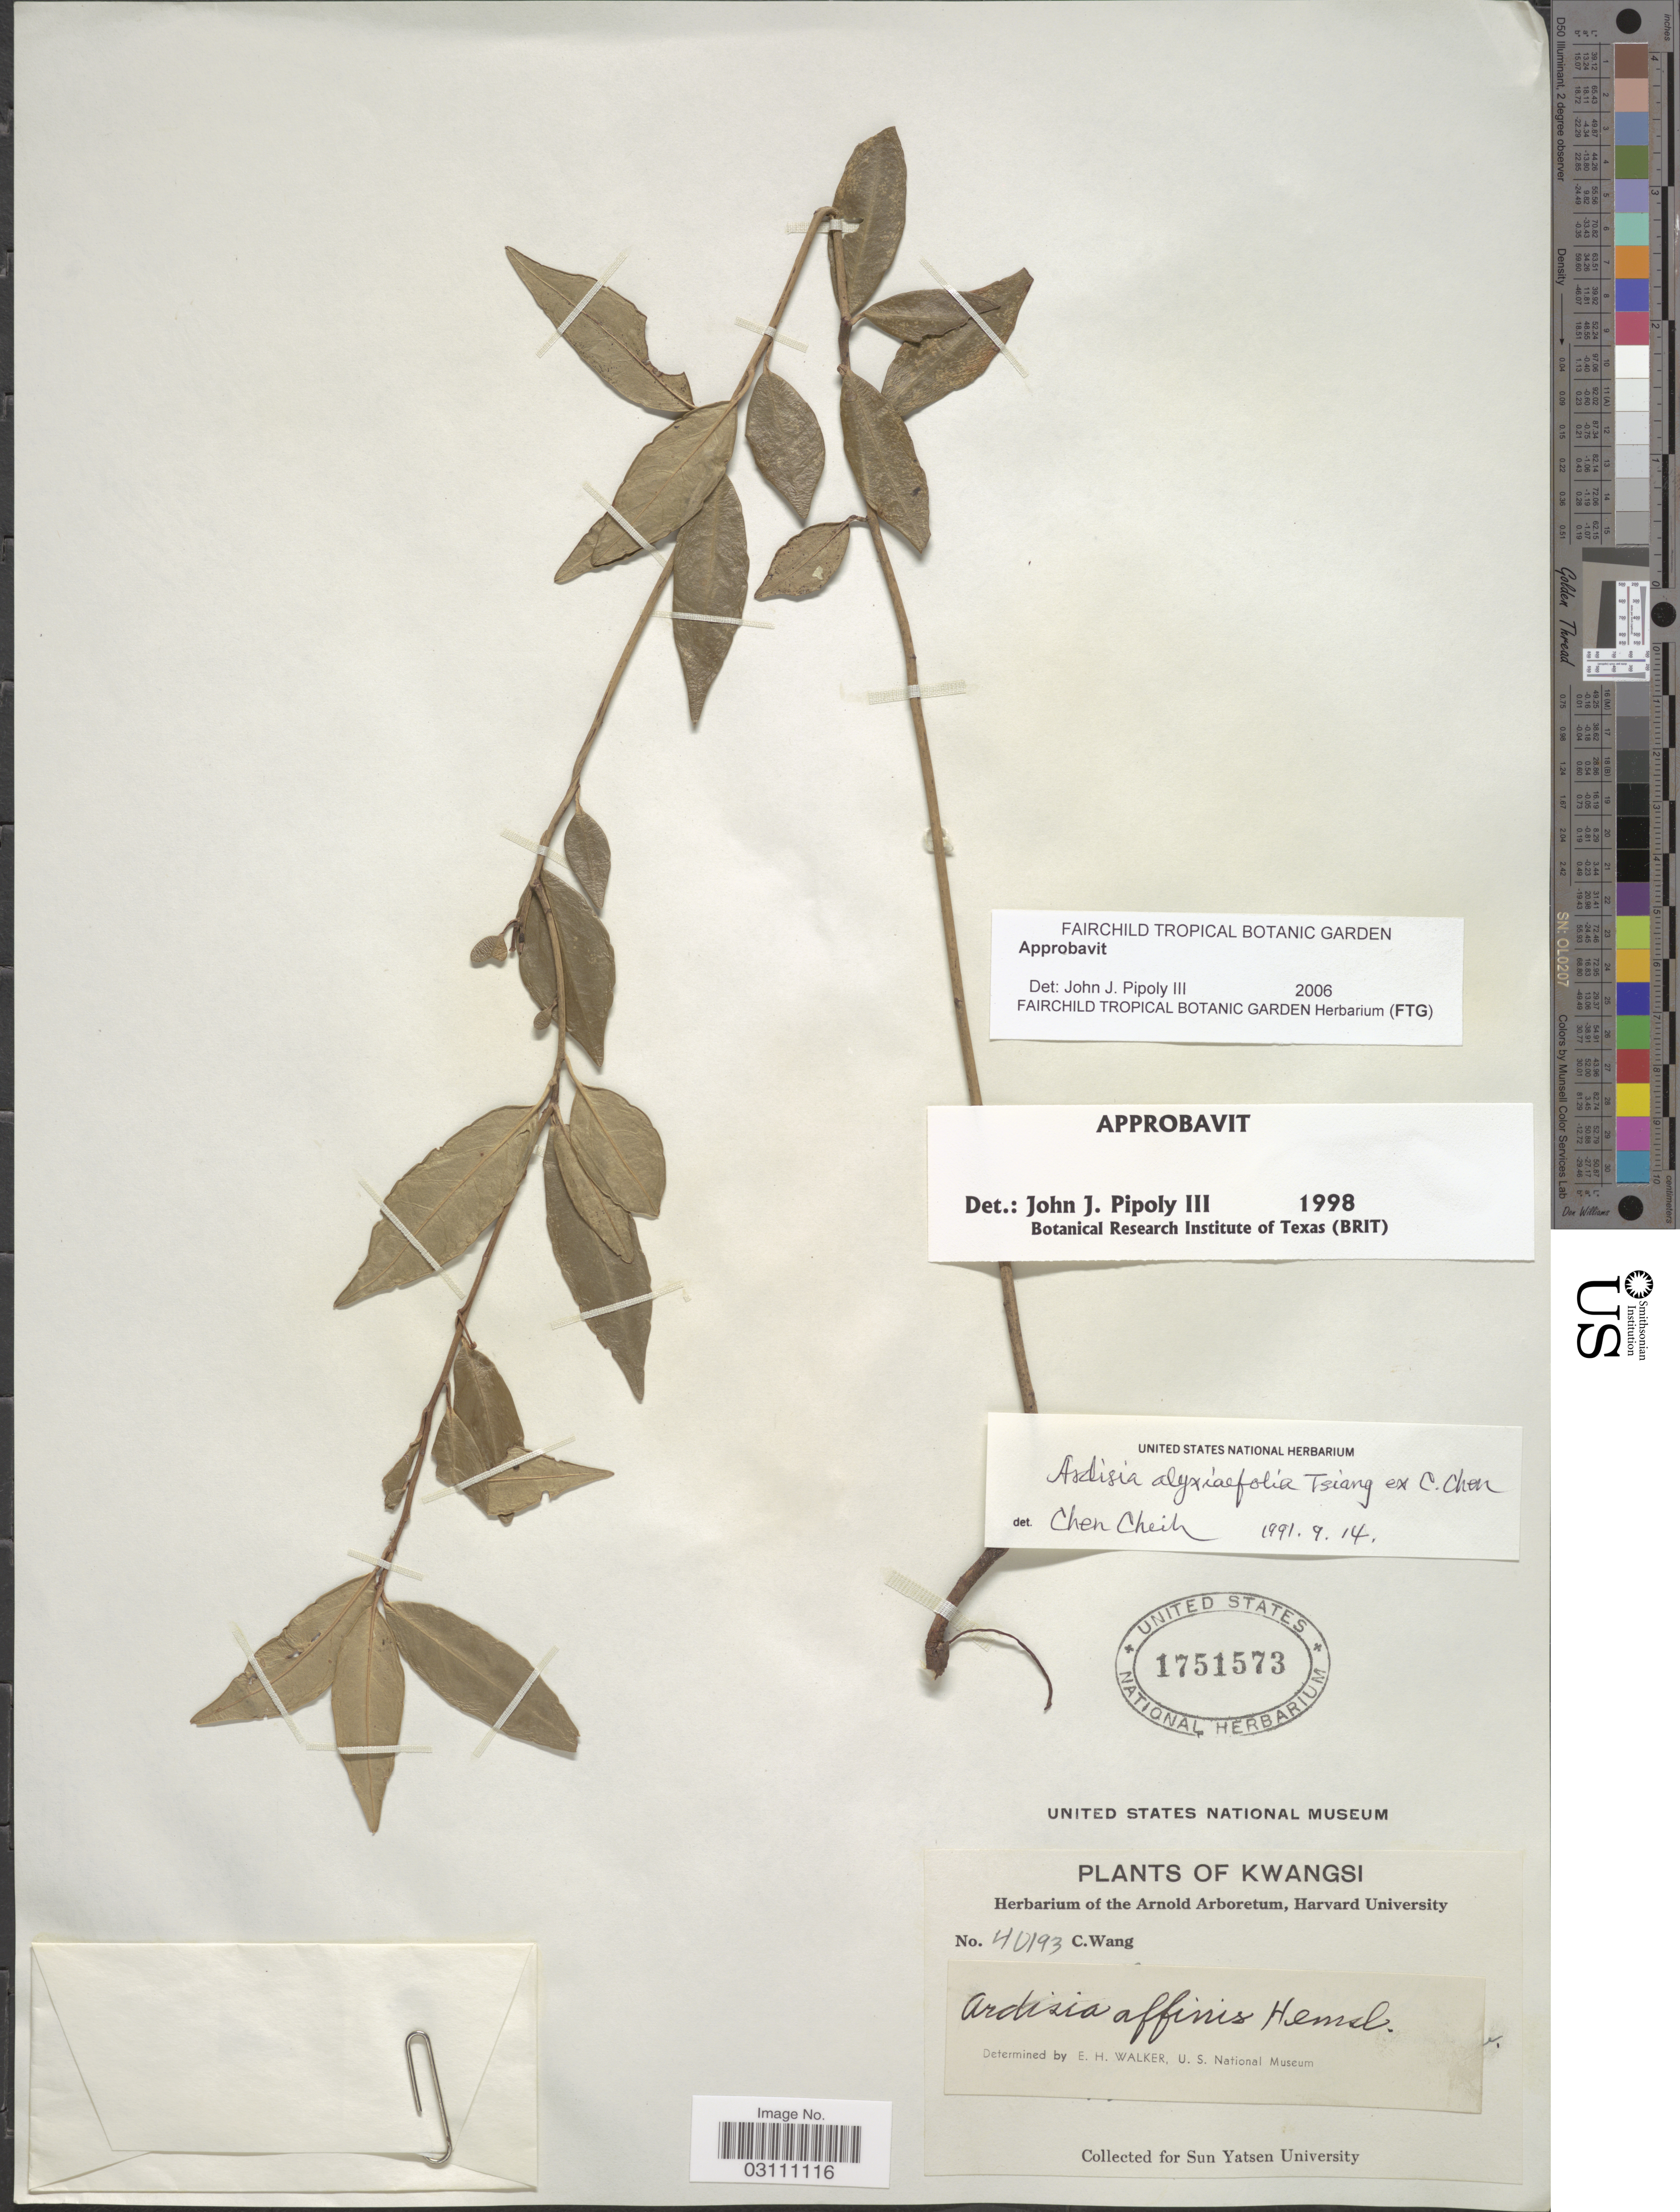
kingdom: Plantae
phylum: Tracheophyta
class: Magnoliopsida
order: Ericales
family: Primulaceae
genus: Ardisia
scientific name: Ardisia alyxiifolia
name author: Tsiang ex C. Chen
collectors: C. Wang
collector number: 40193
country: China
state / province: Guangxi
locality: Kwangsi. [illegible text]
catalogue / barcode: US 1751573